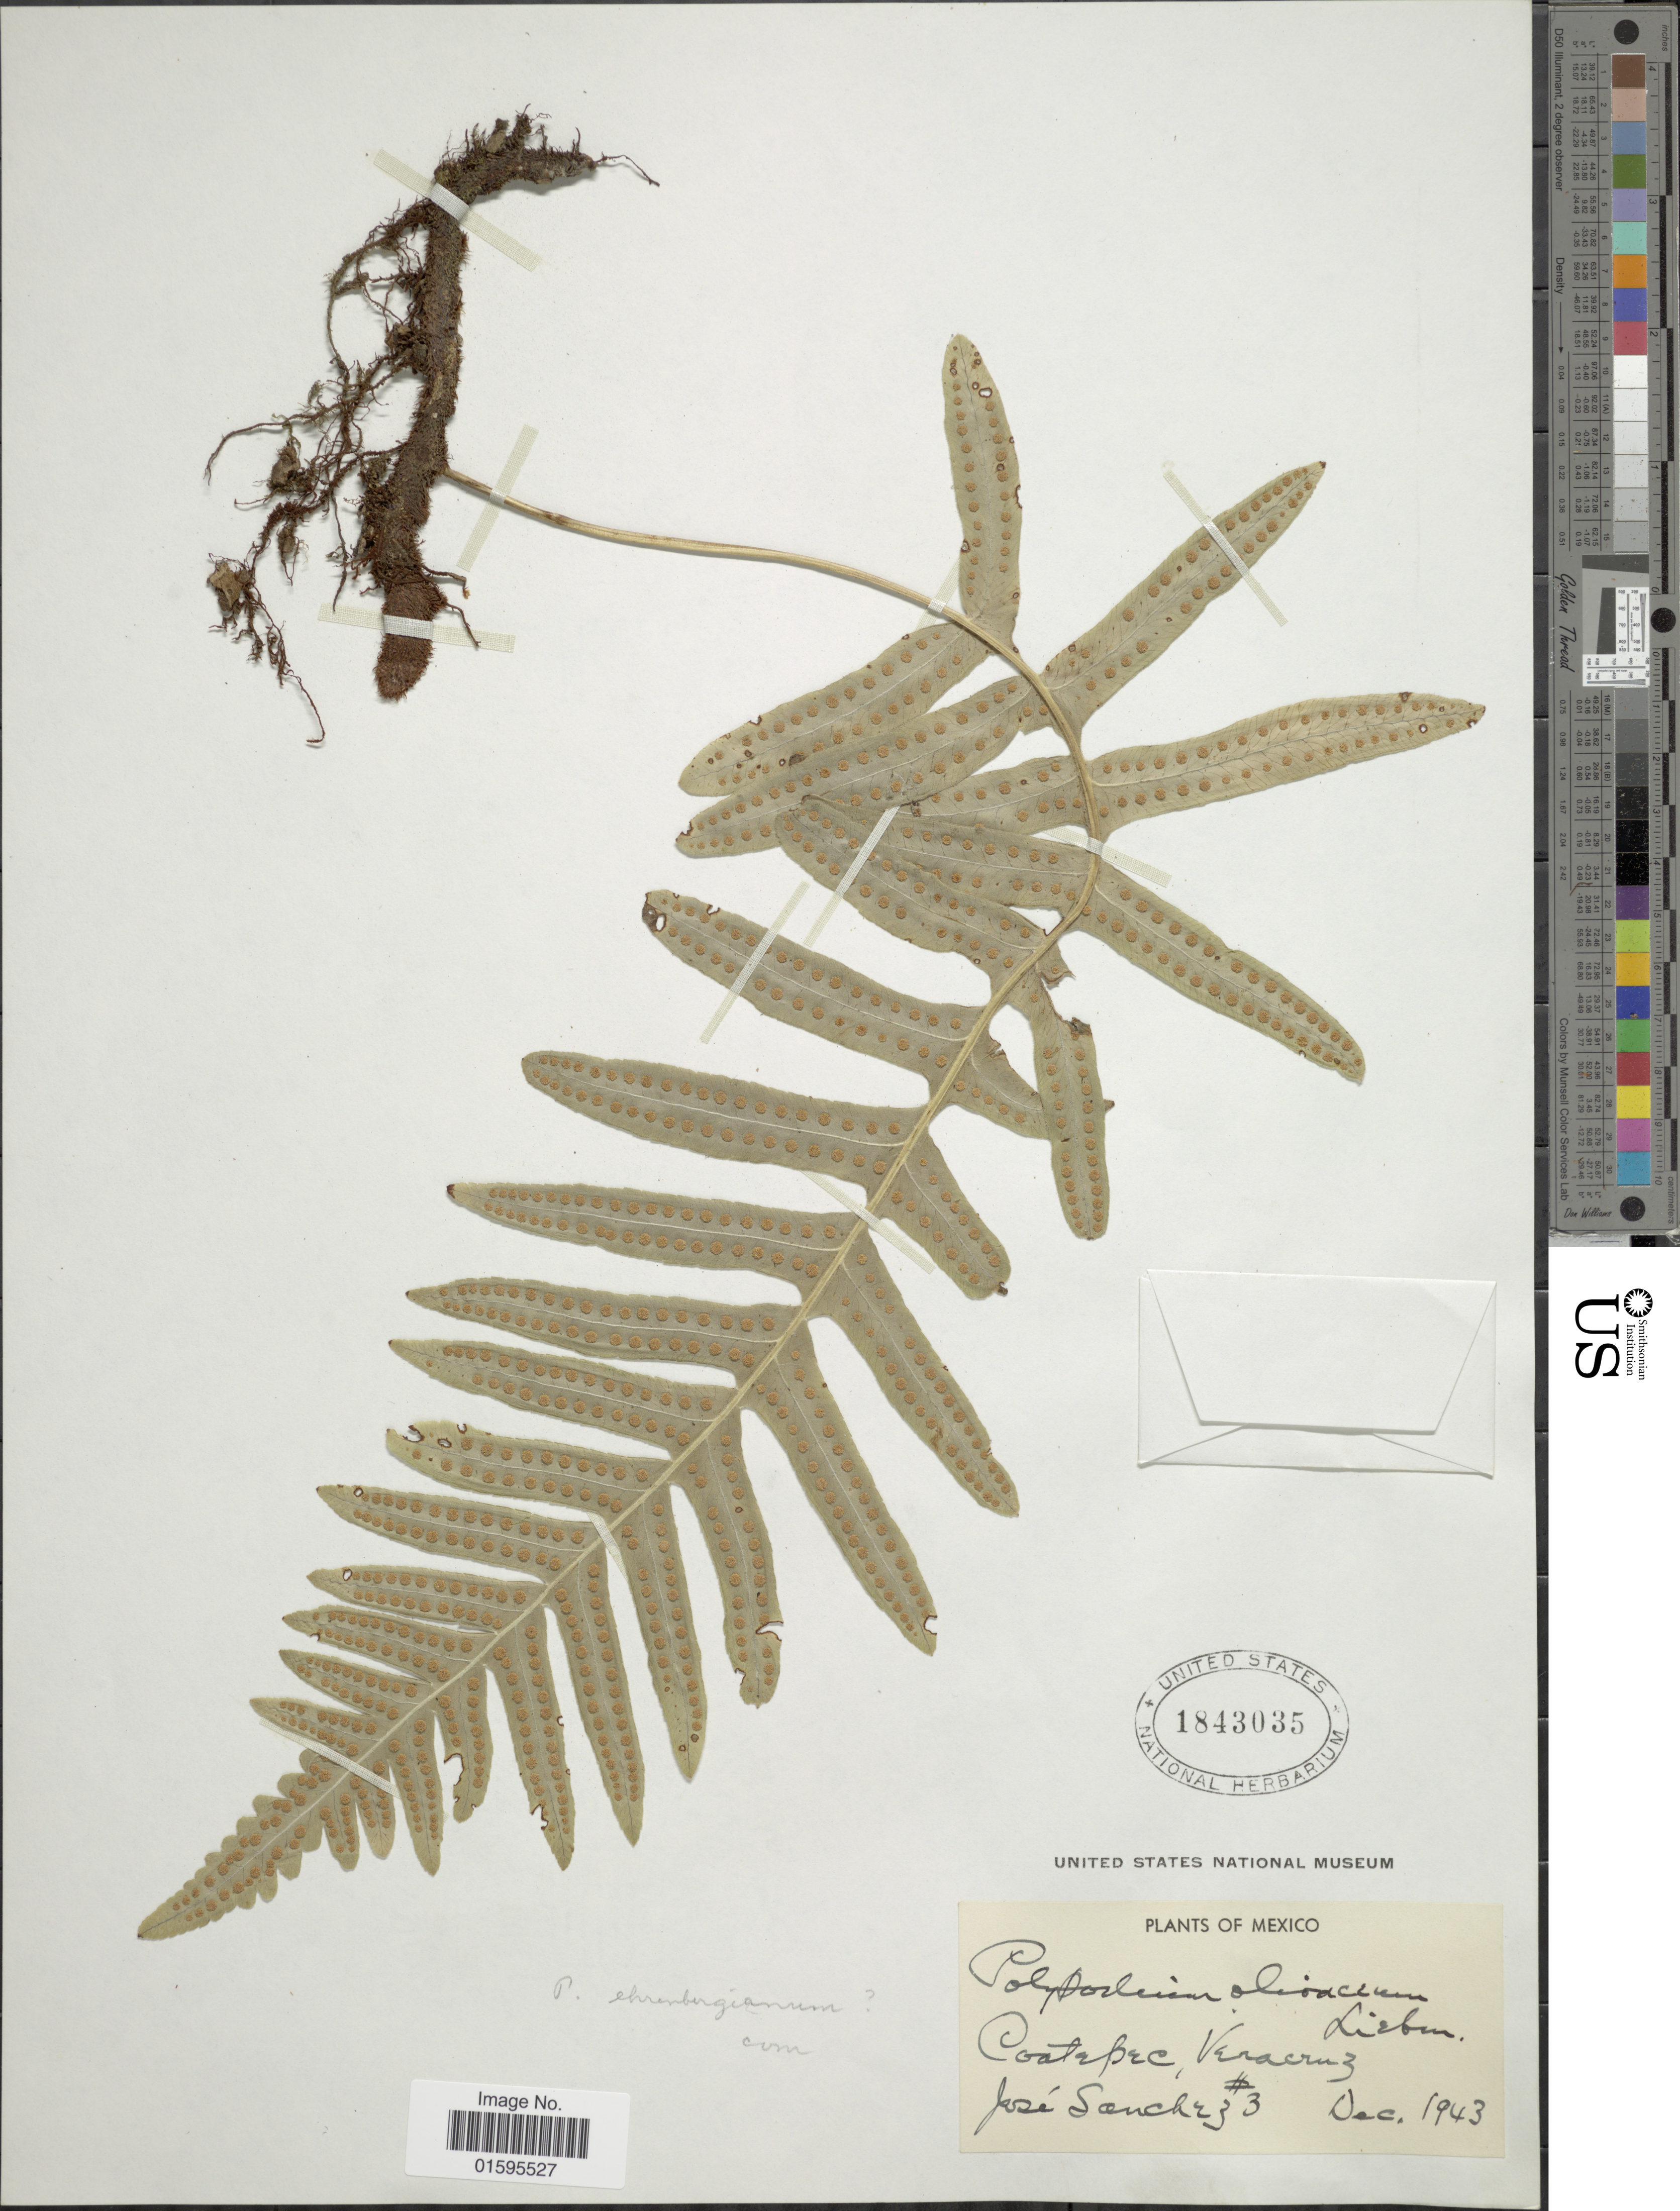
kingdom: Plantae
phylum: Tracheophyta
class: Polypodiopsida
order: Polypodiales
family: Polypodiaceae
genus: Polypodium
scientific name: Polypodium puberulum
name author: Schltdl. & Cham.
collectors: J. Sánchez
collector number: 3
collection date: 1943-12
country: Mexico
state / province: Veracruz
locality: Coatepec, Veracruz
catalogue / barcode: US 1843035